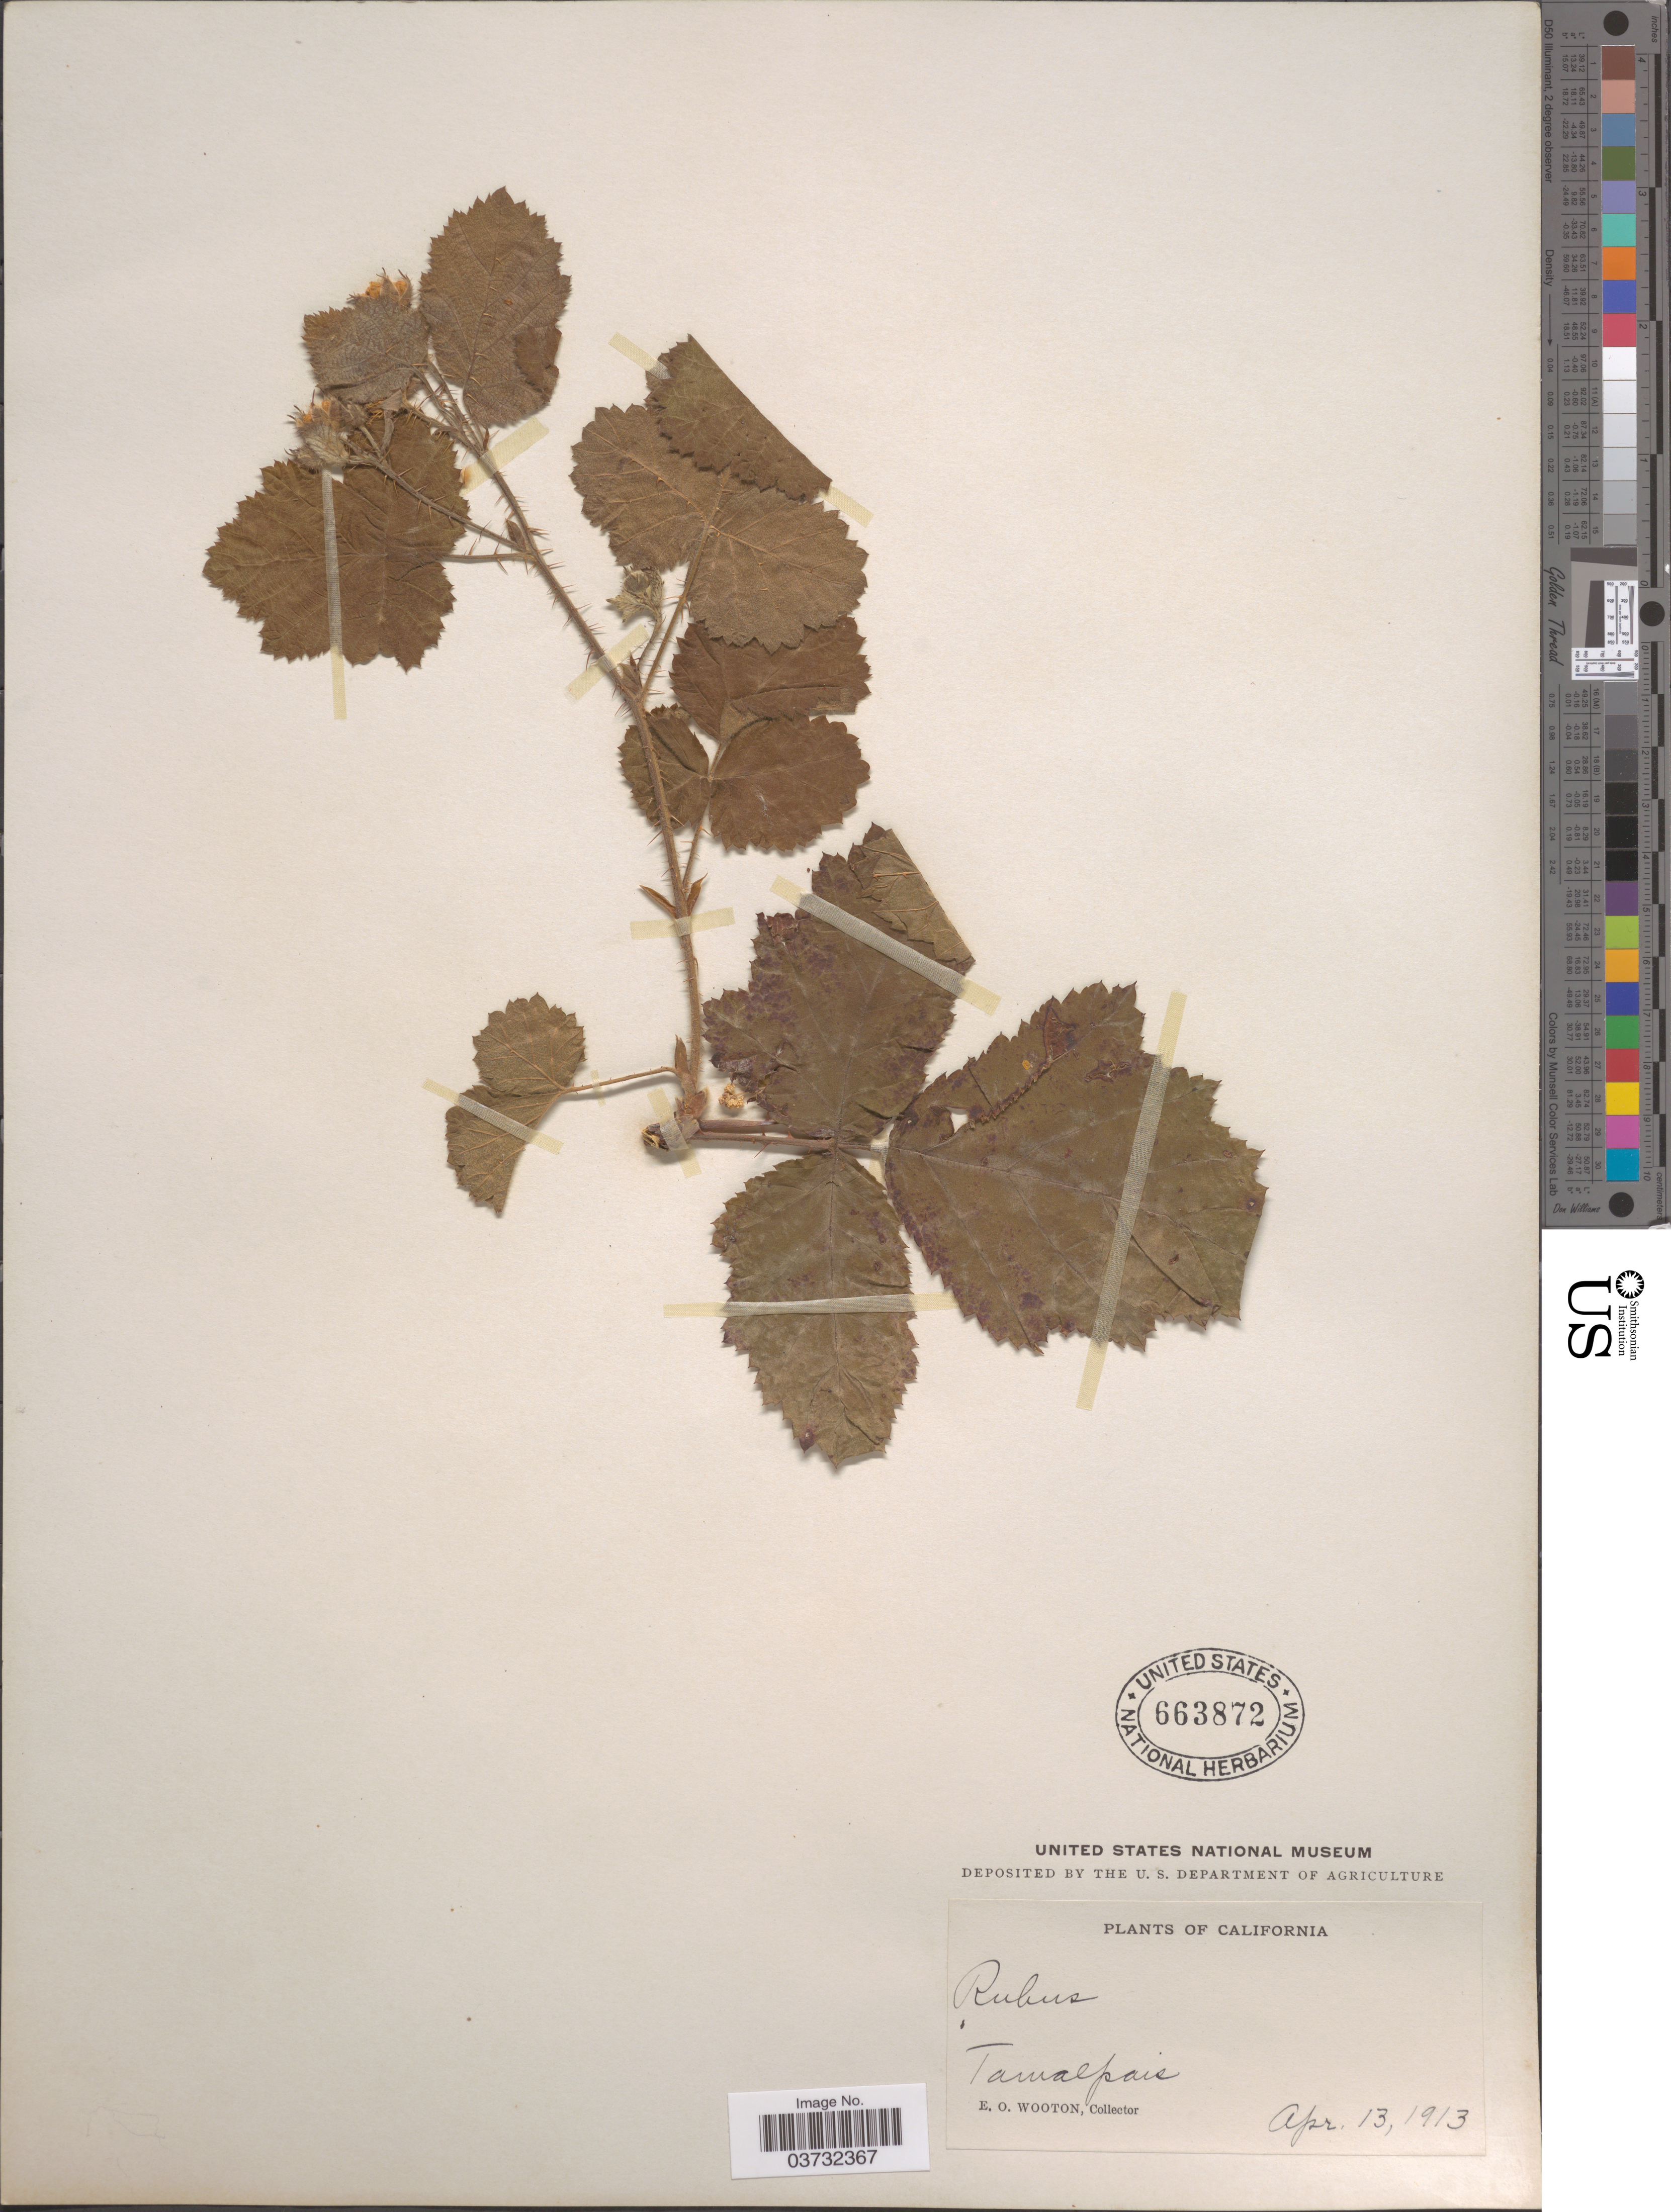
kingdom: Plantae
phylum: Tracheophyta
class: Magnoliopsida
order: Rosales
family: Rosaceae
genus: Rubus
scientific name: Rubus ursinus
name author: (Schltdl.) Cham.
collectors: E. O. Wooton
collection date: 1913-04-13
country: United States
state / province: California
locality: Tamalpais.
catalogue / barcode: US 663872